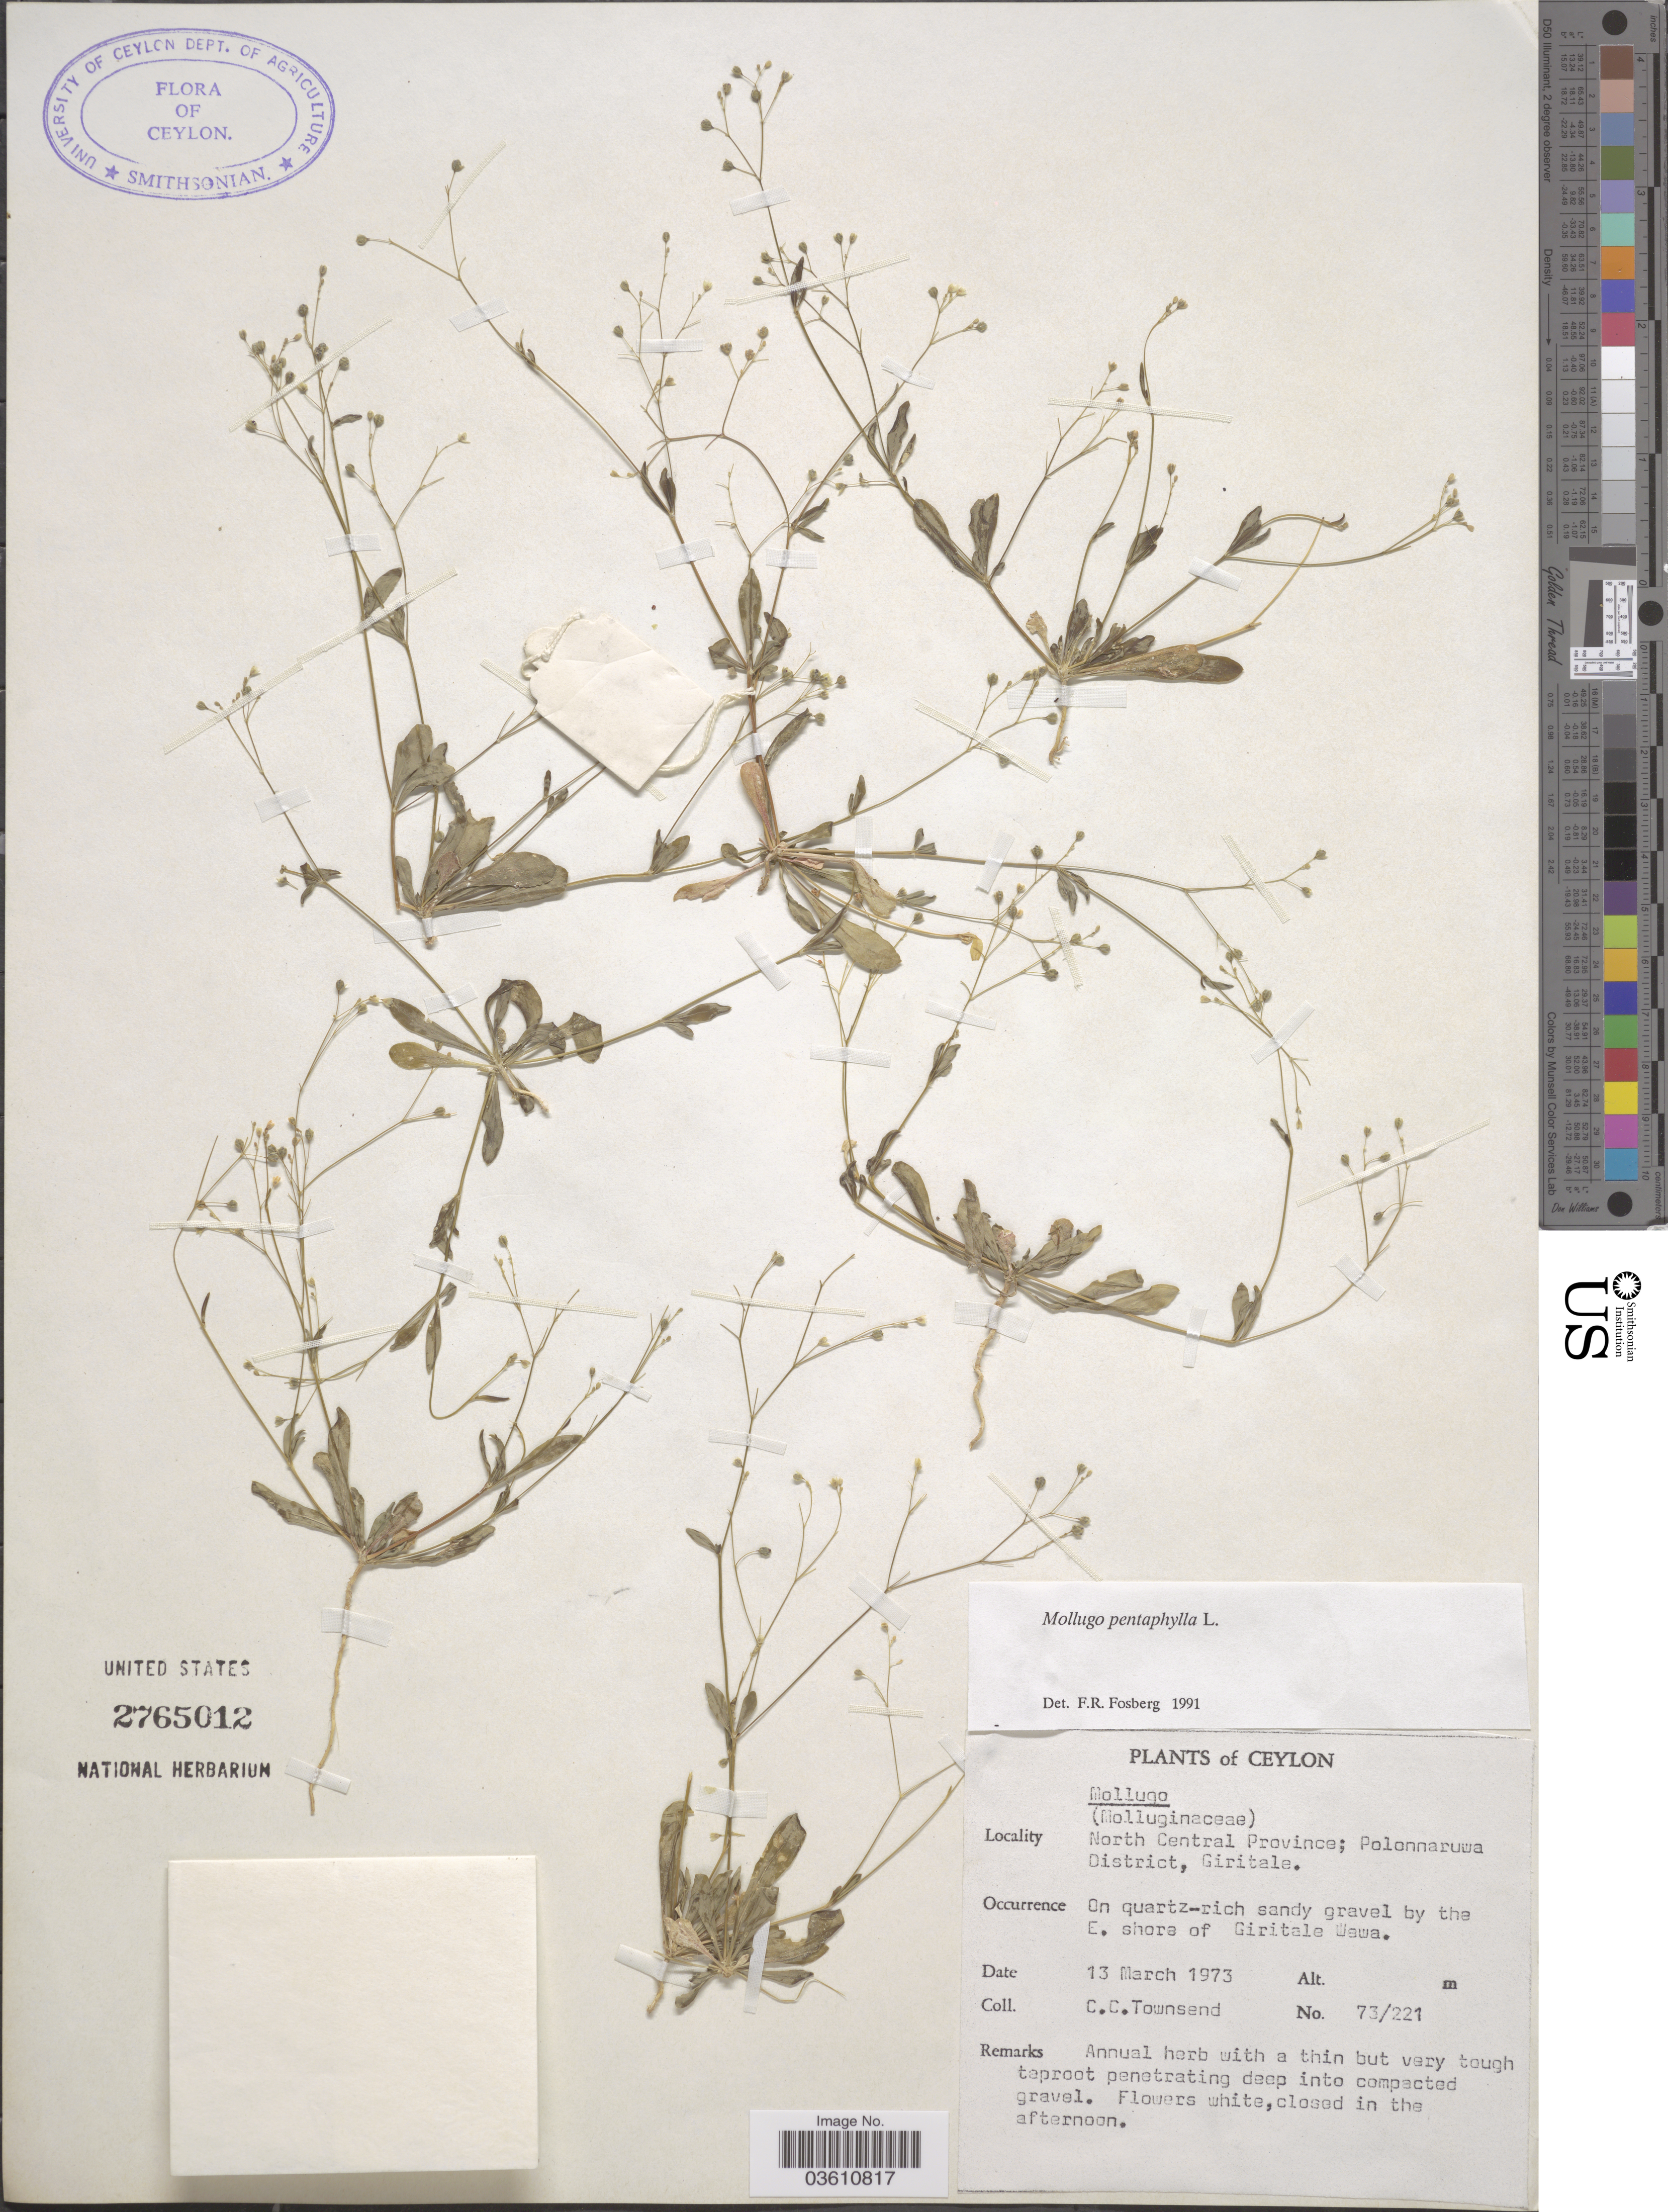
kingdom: Plantae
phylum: Tracheophyta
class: Magnoliopsida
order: Caryophyllales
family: Molluginaceae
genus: Trigastrotheca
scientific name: Trigastrotheca pentaphylla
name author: (L.) Thulin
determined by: Strong, Mark T., (BOT), Smithsonian Institution - National Museum of Natural History (UNITED STATES)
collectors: C. C. Townsend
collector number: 73/221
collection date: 1973-03-13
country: Sri Lanka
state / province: North Central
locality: Ceylon. Polonnaruwa District, Giritale. E. shore of Giritale Wewa.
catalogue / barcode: US 2765012